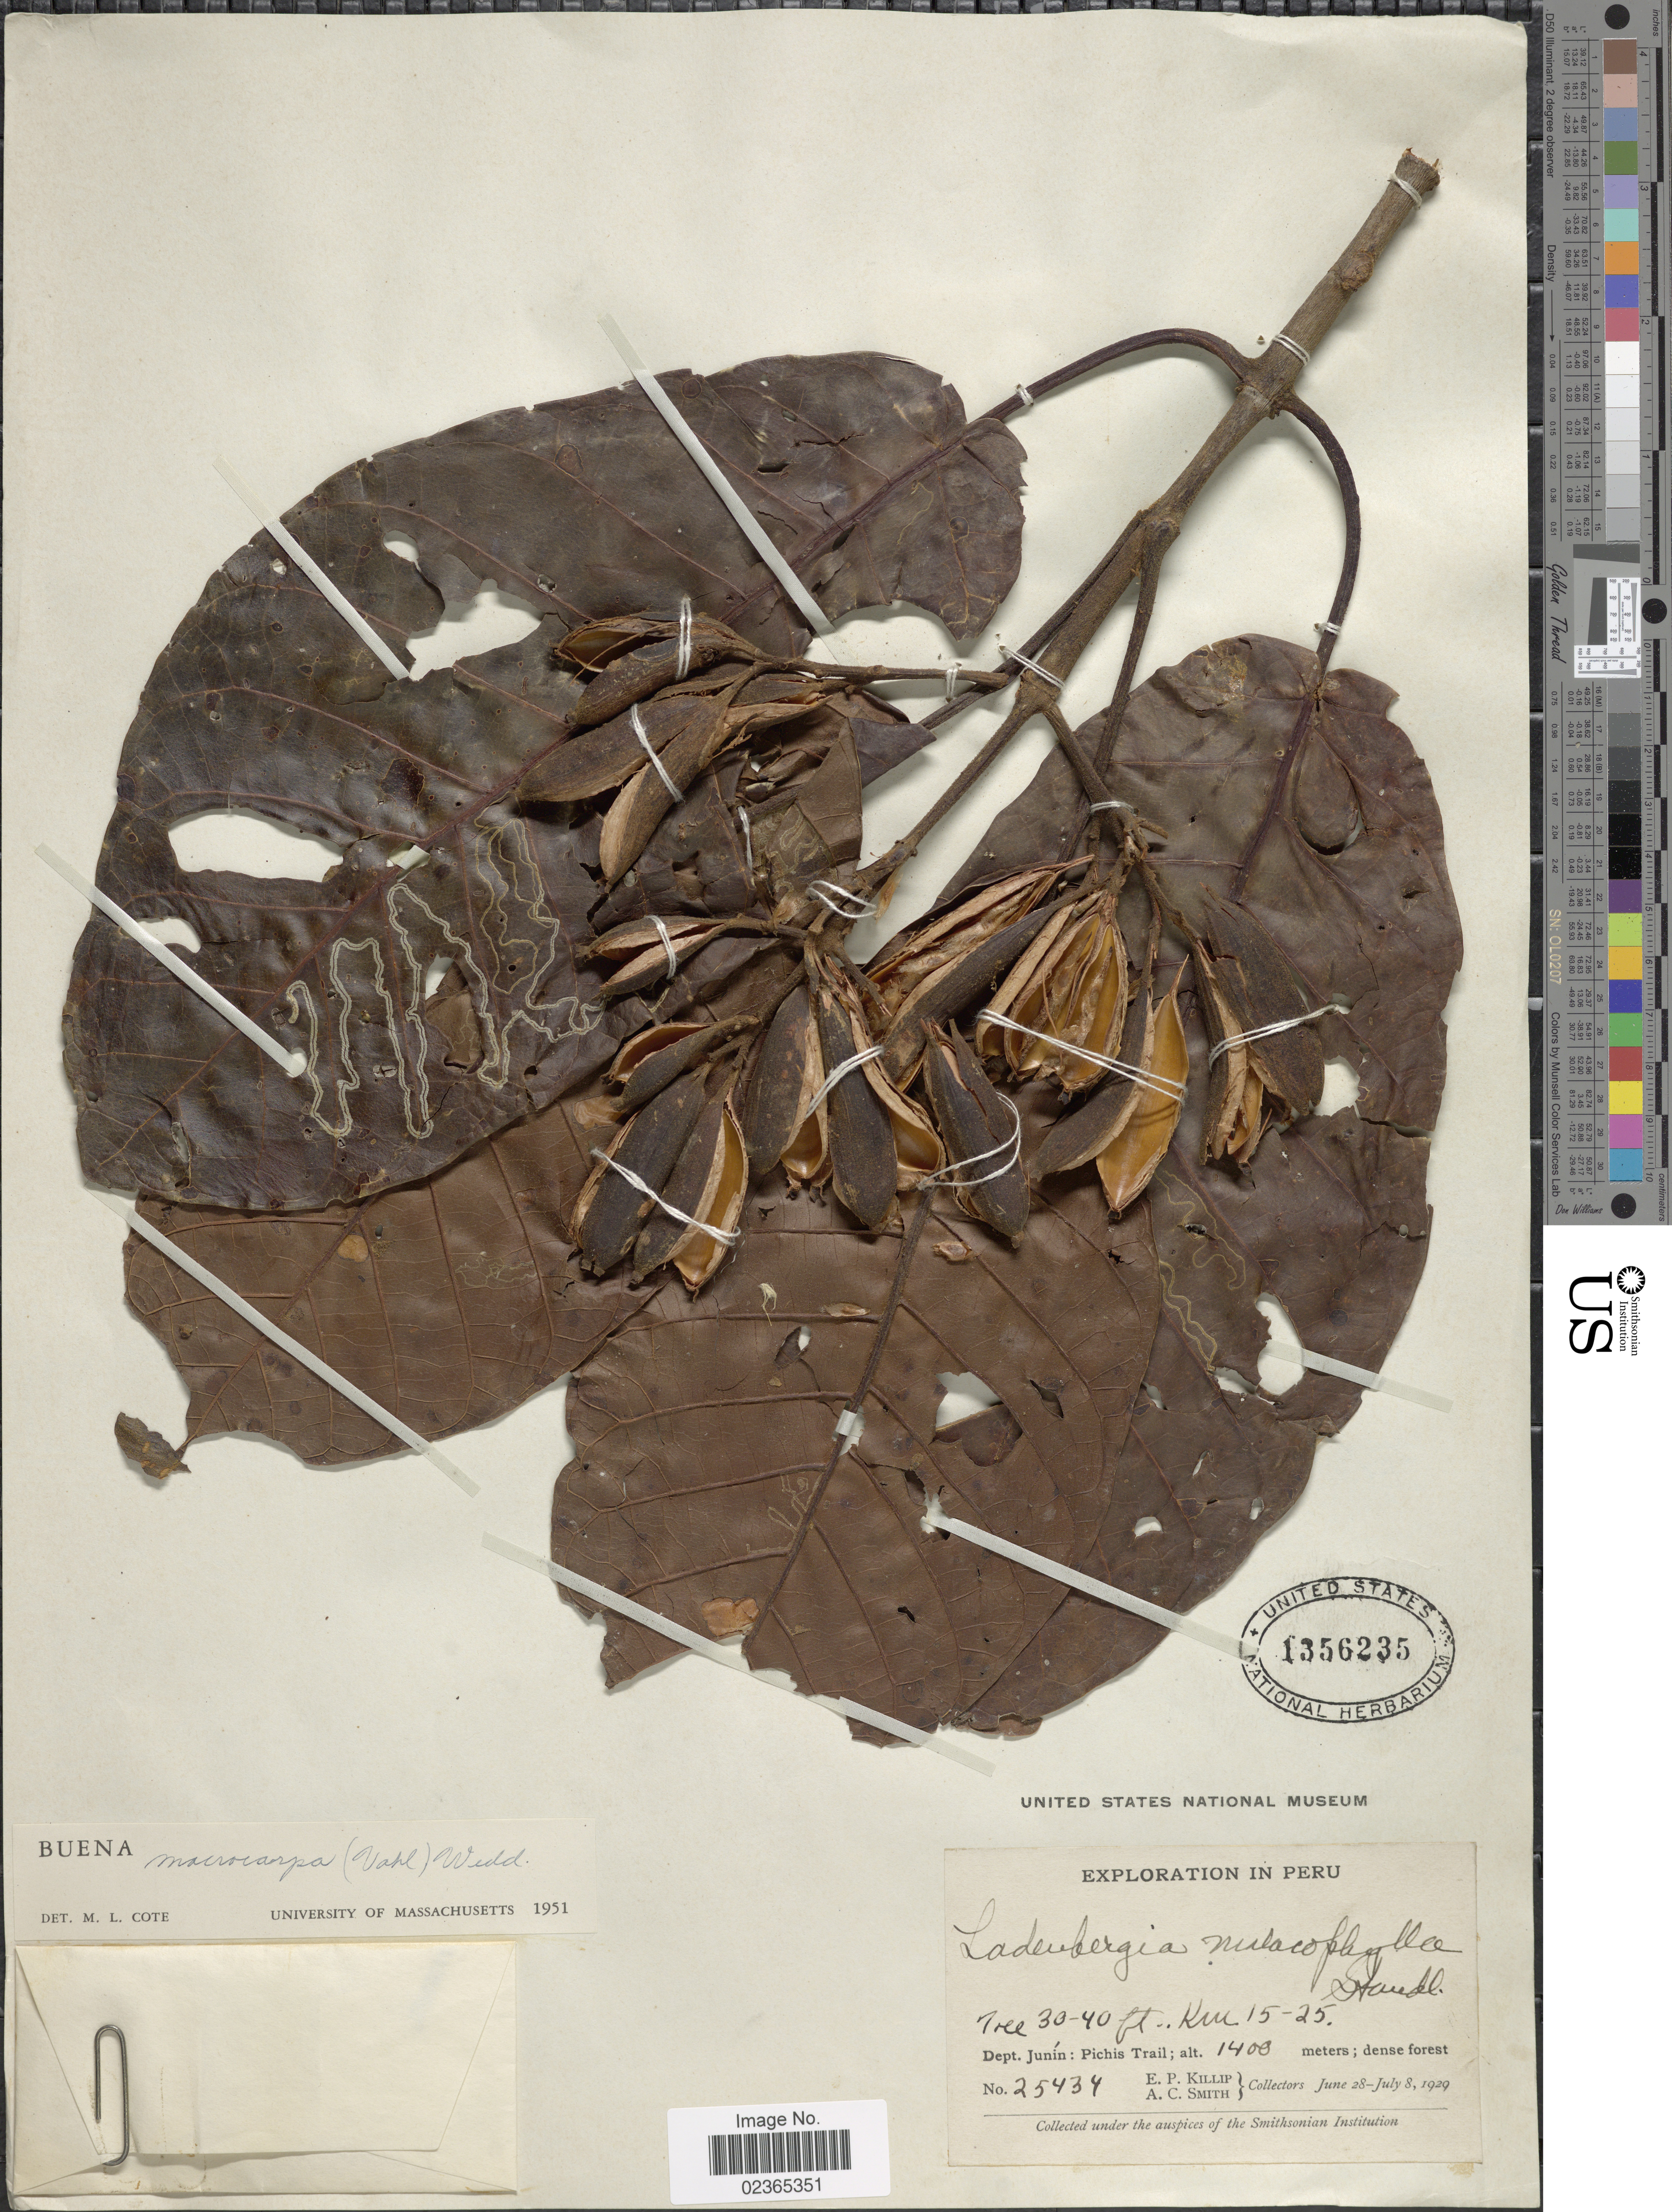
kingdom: Plantae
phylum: Tracheophyta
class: Magnoliopsida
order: Gentianales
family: Rubiaceae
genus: Ladenbergia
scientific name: Ladenbergia macrocarpa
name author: (Vahl) Klotzsch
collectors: E. P. Killip & A. C. Smith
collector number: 25434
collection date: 1929-06-28/1929-07-08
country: Peru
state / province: Junín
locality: Pichis Trail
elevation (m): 1400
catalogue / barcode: US 1356235